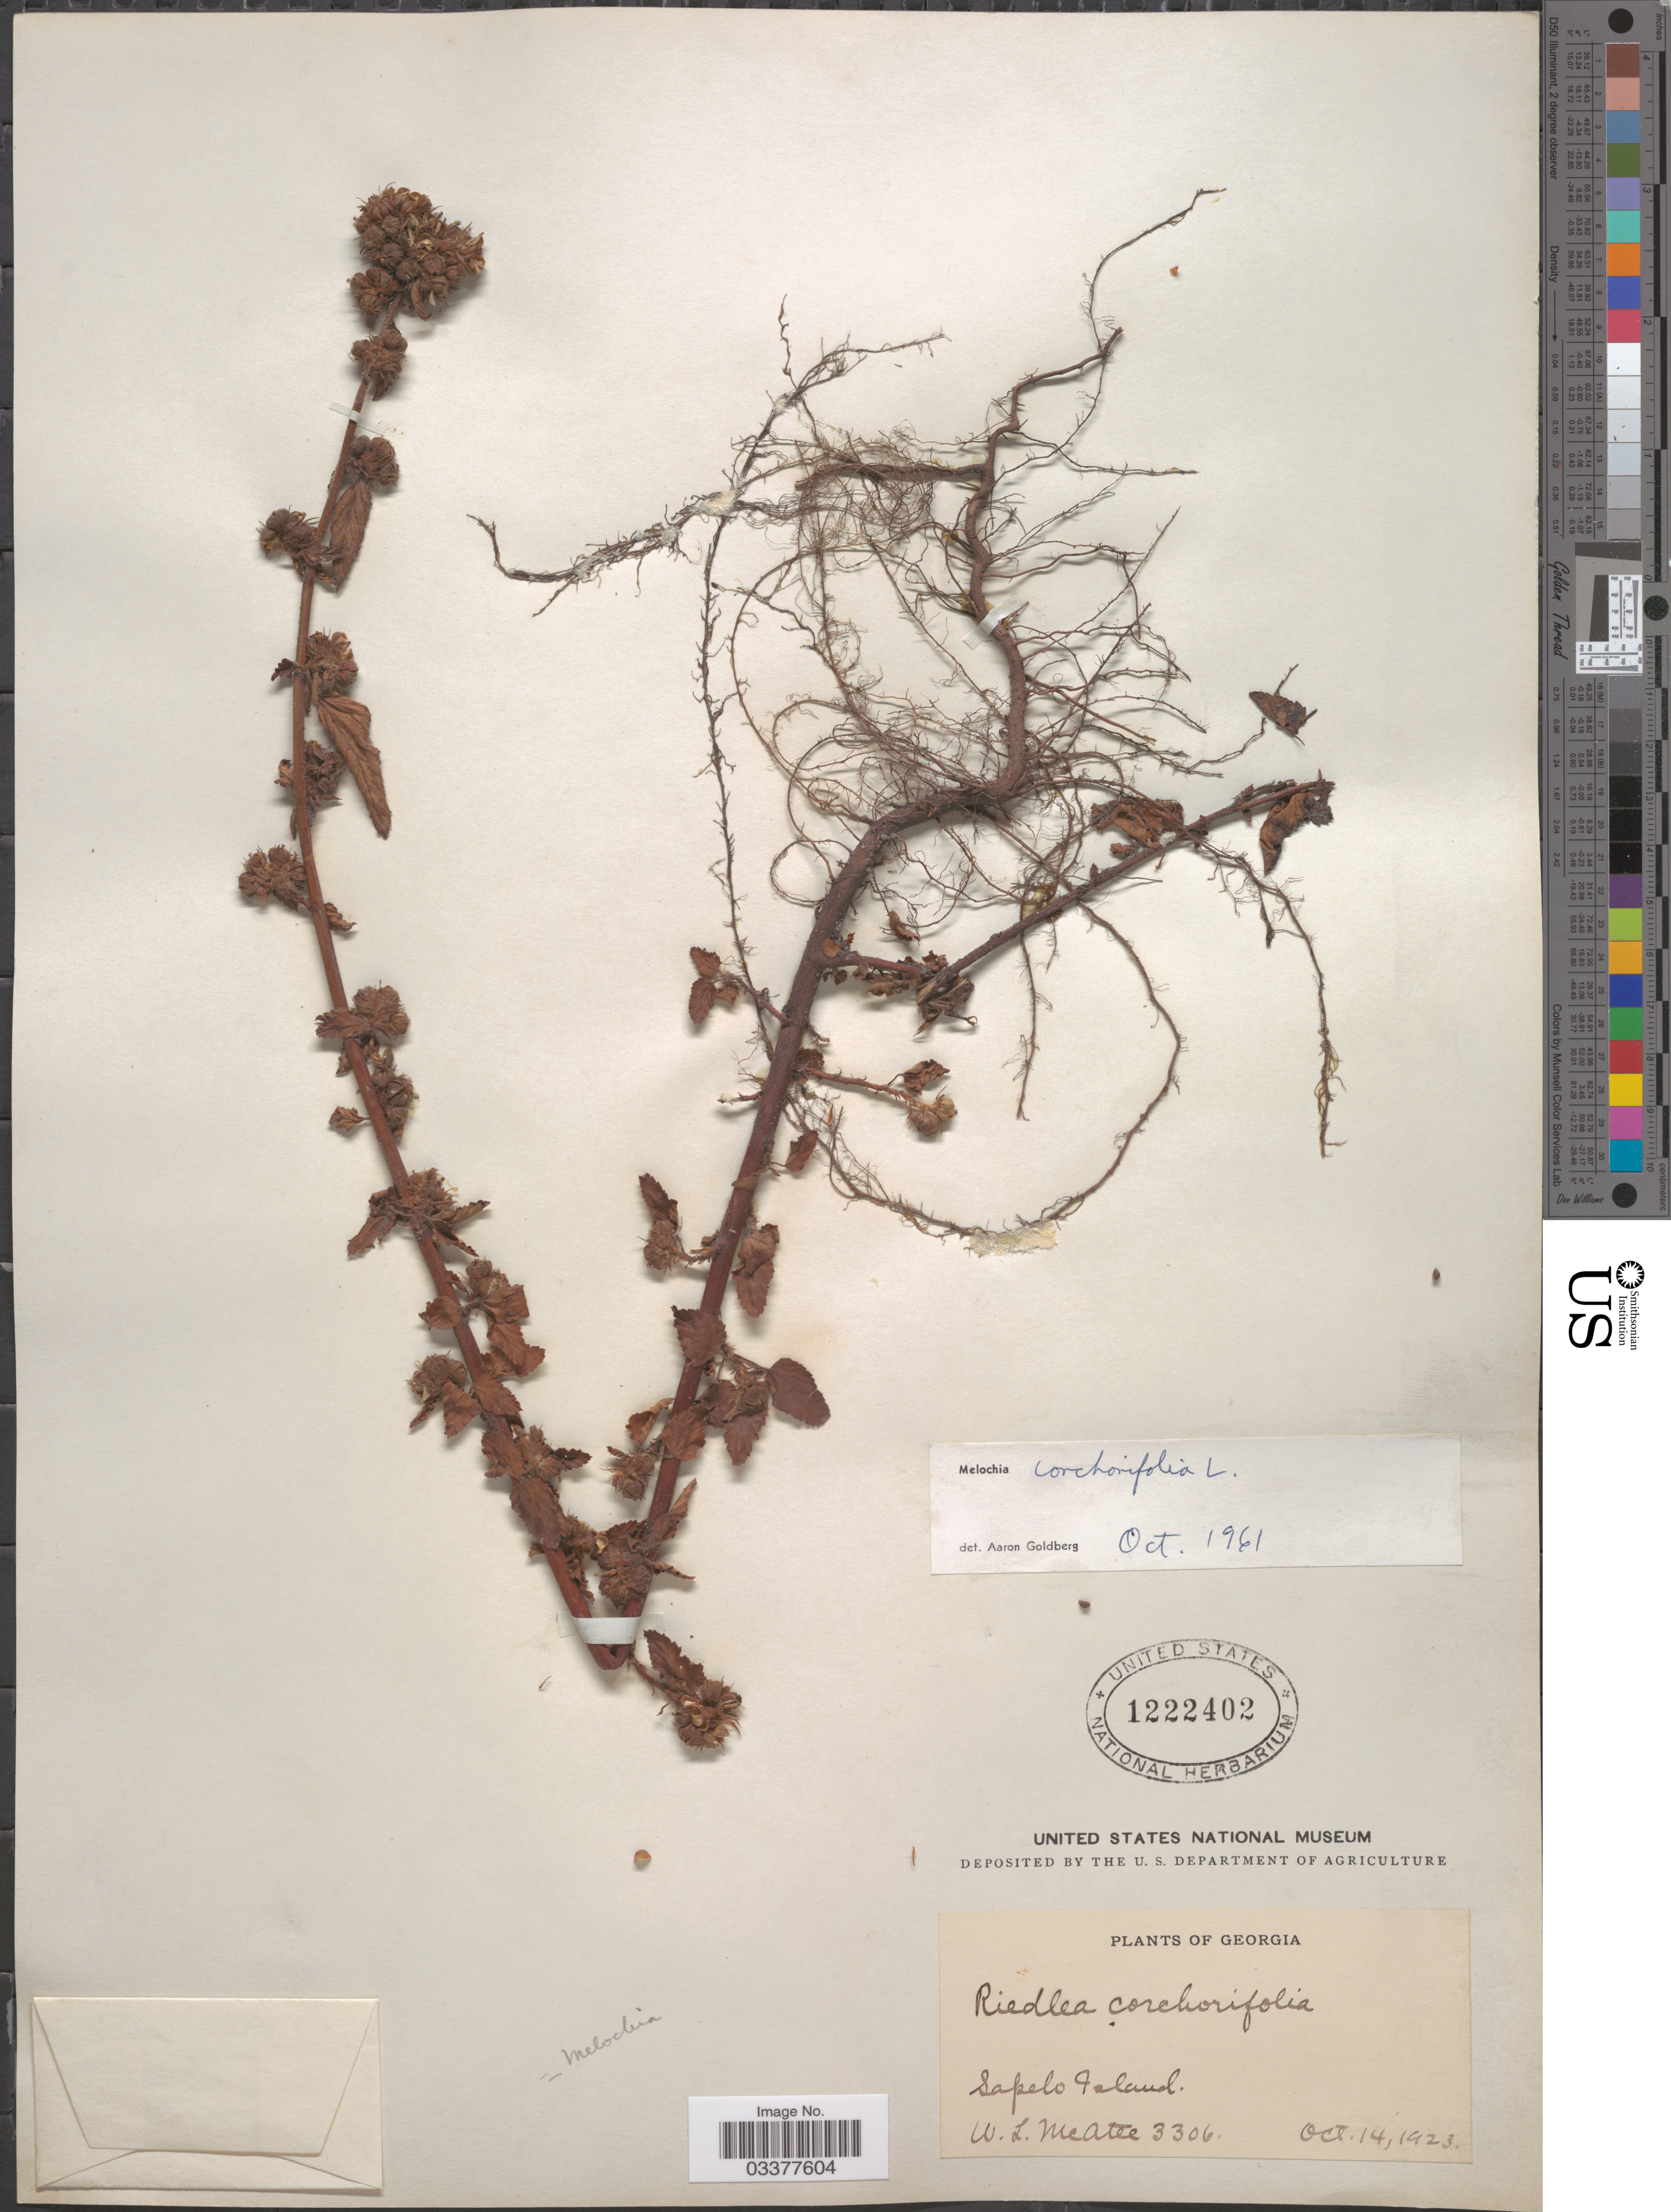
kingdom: Plantae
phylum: Tracheophyta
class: Magnoliopsida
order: Malvales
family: Malvaceae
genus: Melochia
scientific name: Melochia corchorifolia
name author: L.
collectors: W. McAtee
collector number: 3306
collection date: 1923-10-14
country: United States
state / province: Georgia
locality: Sapelo Island.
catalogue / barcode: US 1222402